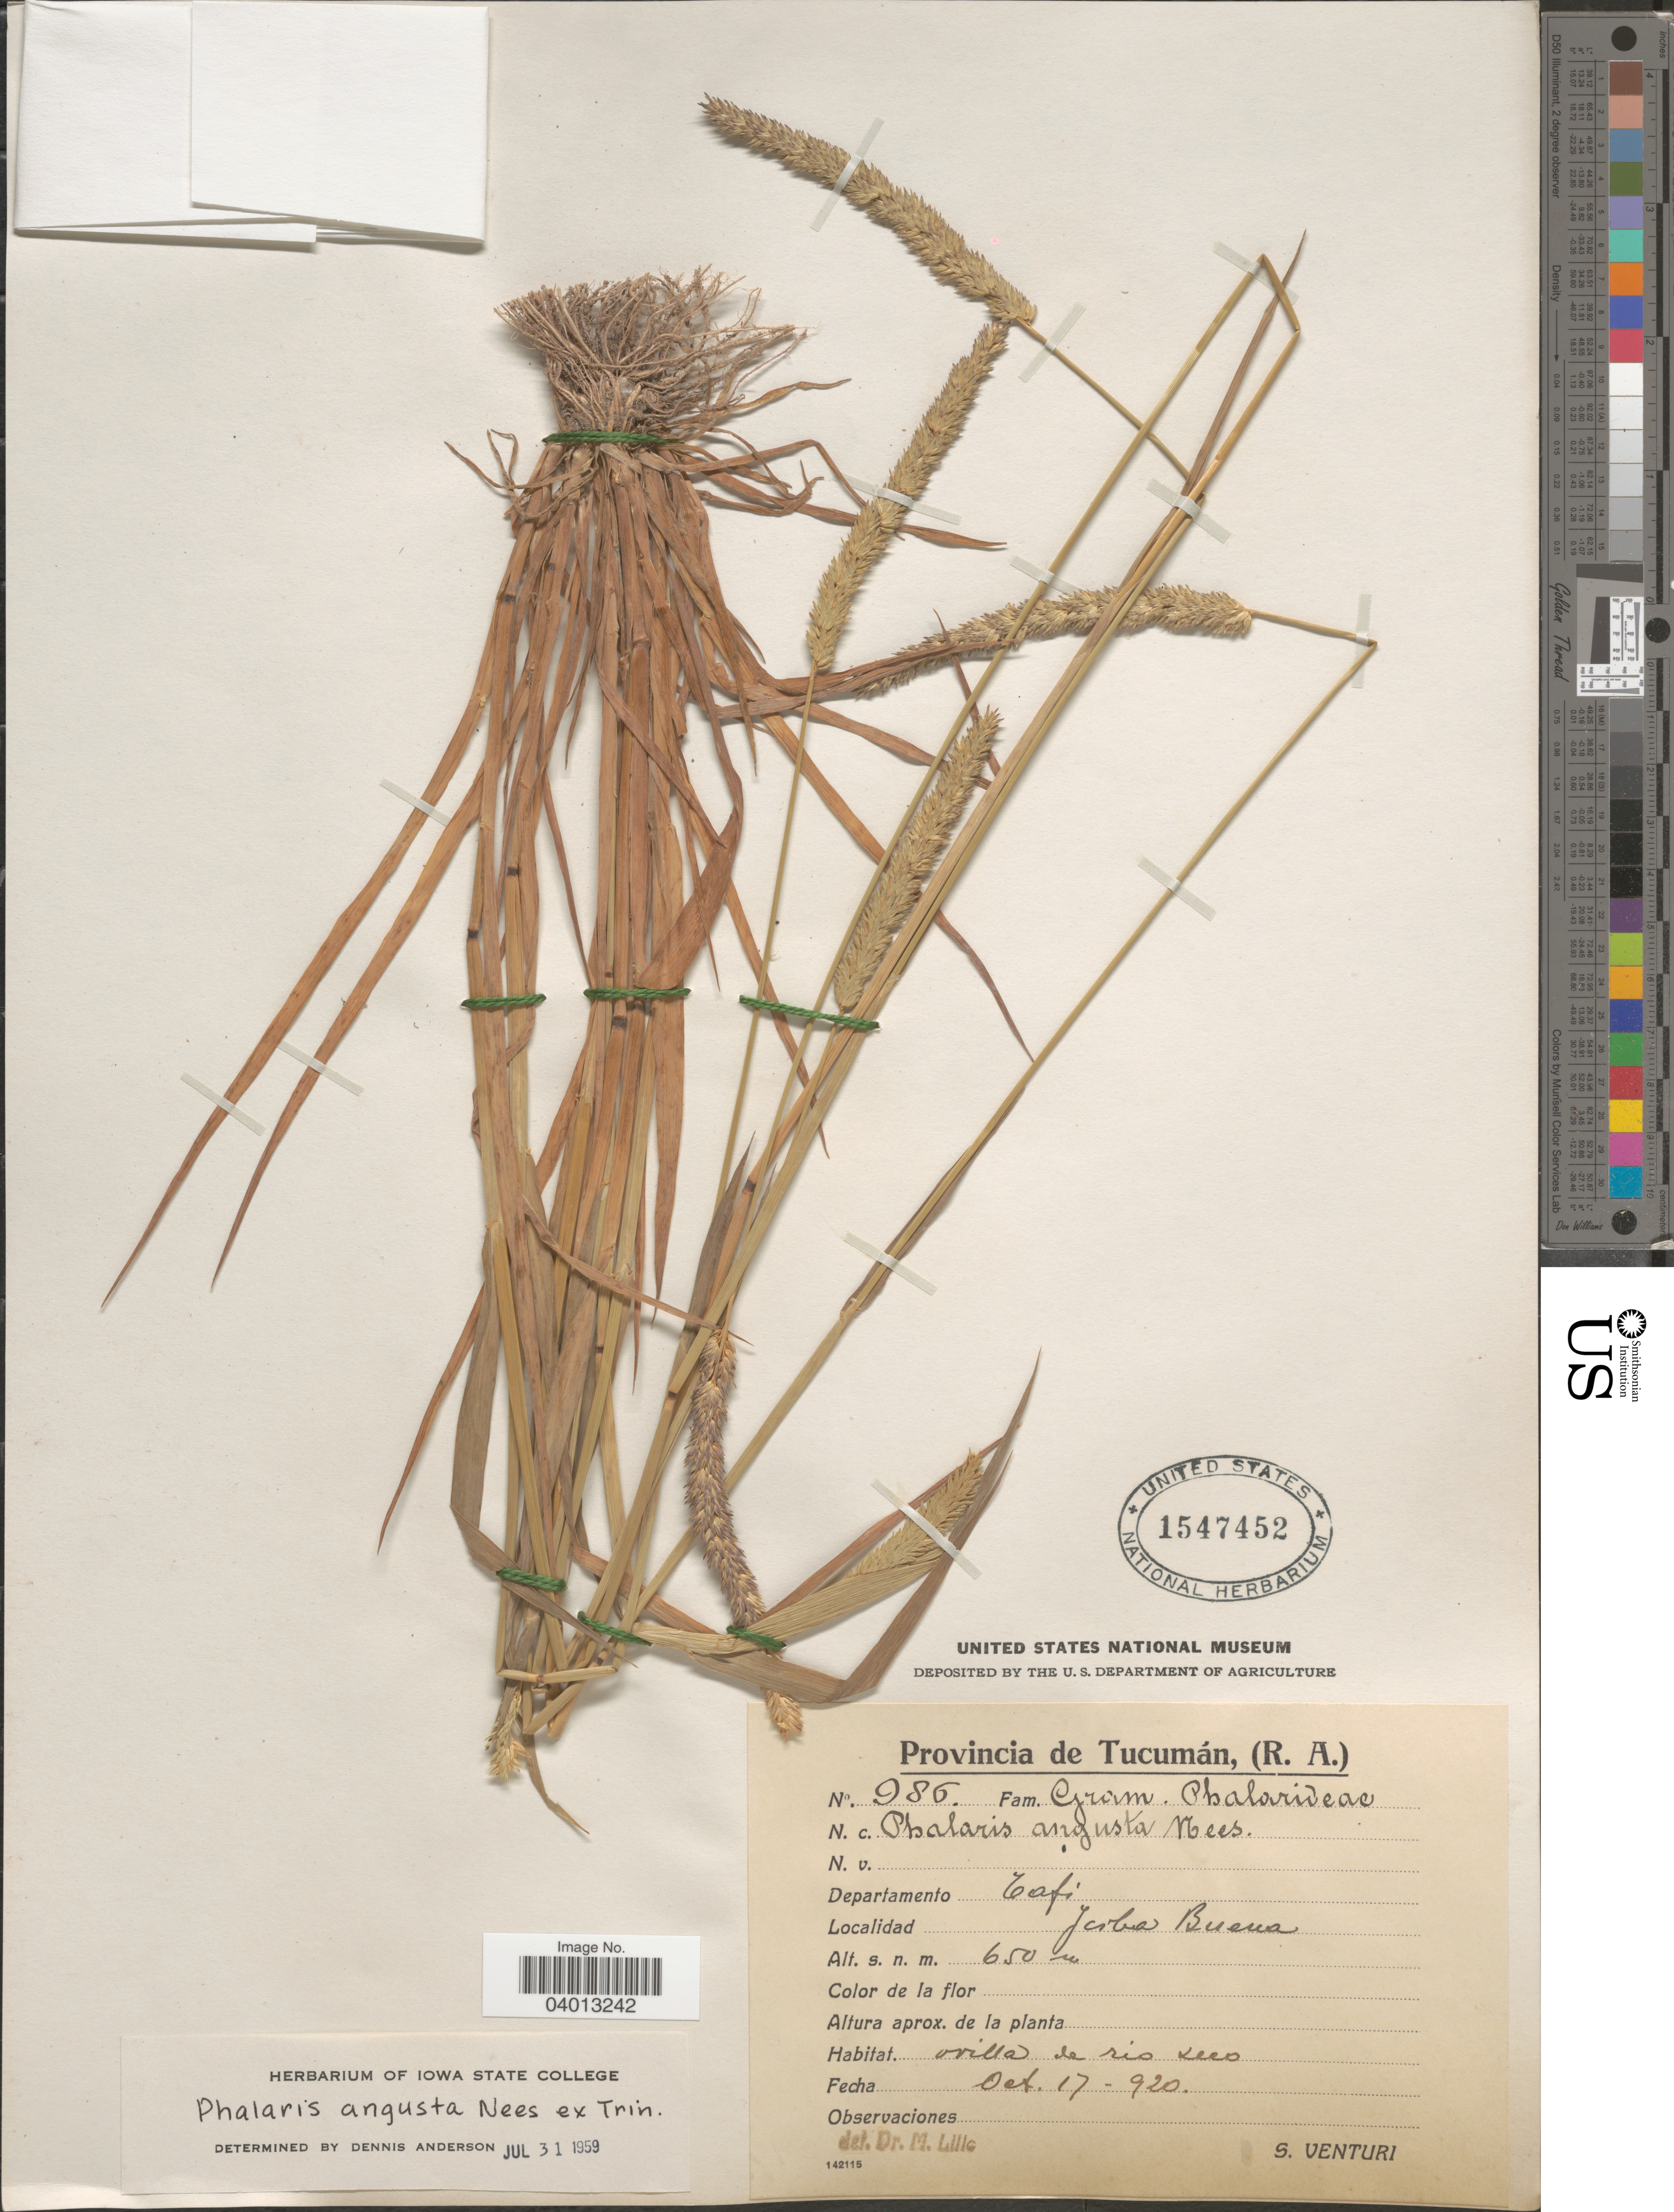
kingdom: Plantae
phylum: Tracheophyta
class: Liliopsida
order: Poales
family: Poaceae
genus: Phalaris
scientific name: Phalaris angusta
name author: Nees ex Trin.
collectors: S. Venturi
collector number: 986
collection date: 1920-10-17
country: Argentina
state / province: Tucuman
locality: Departamento Tafí. Yerba Buena.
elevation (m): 650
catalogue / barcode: US 1547452